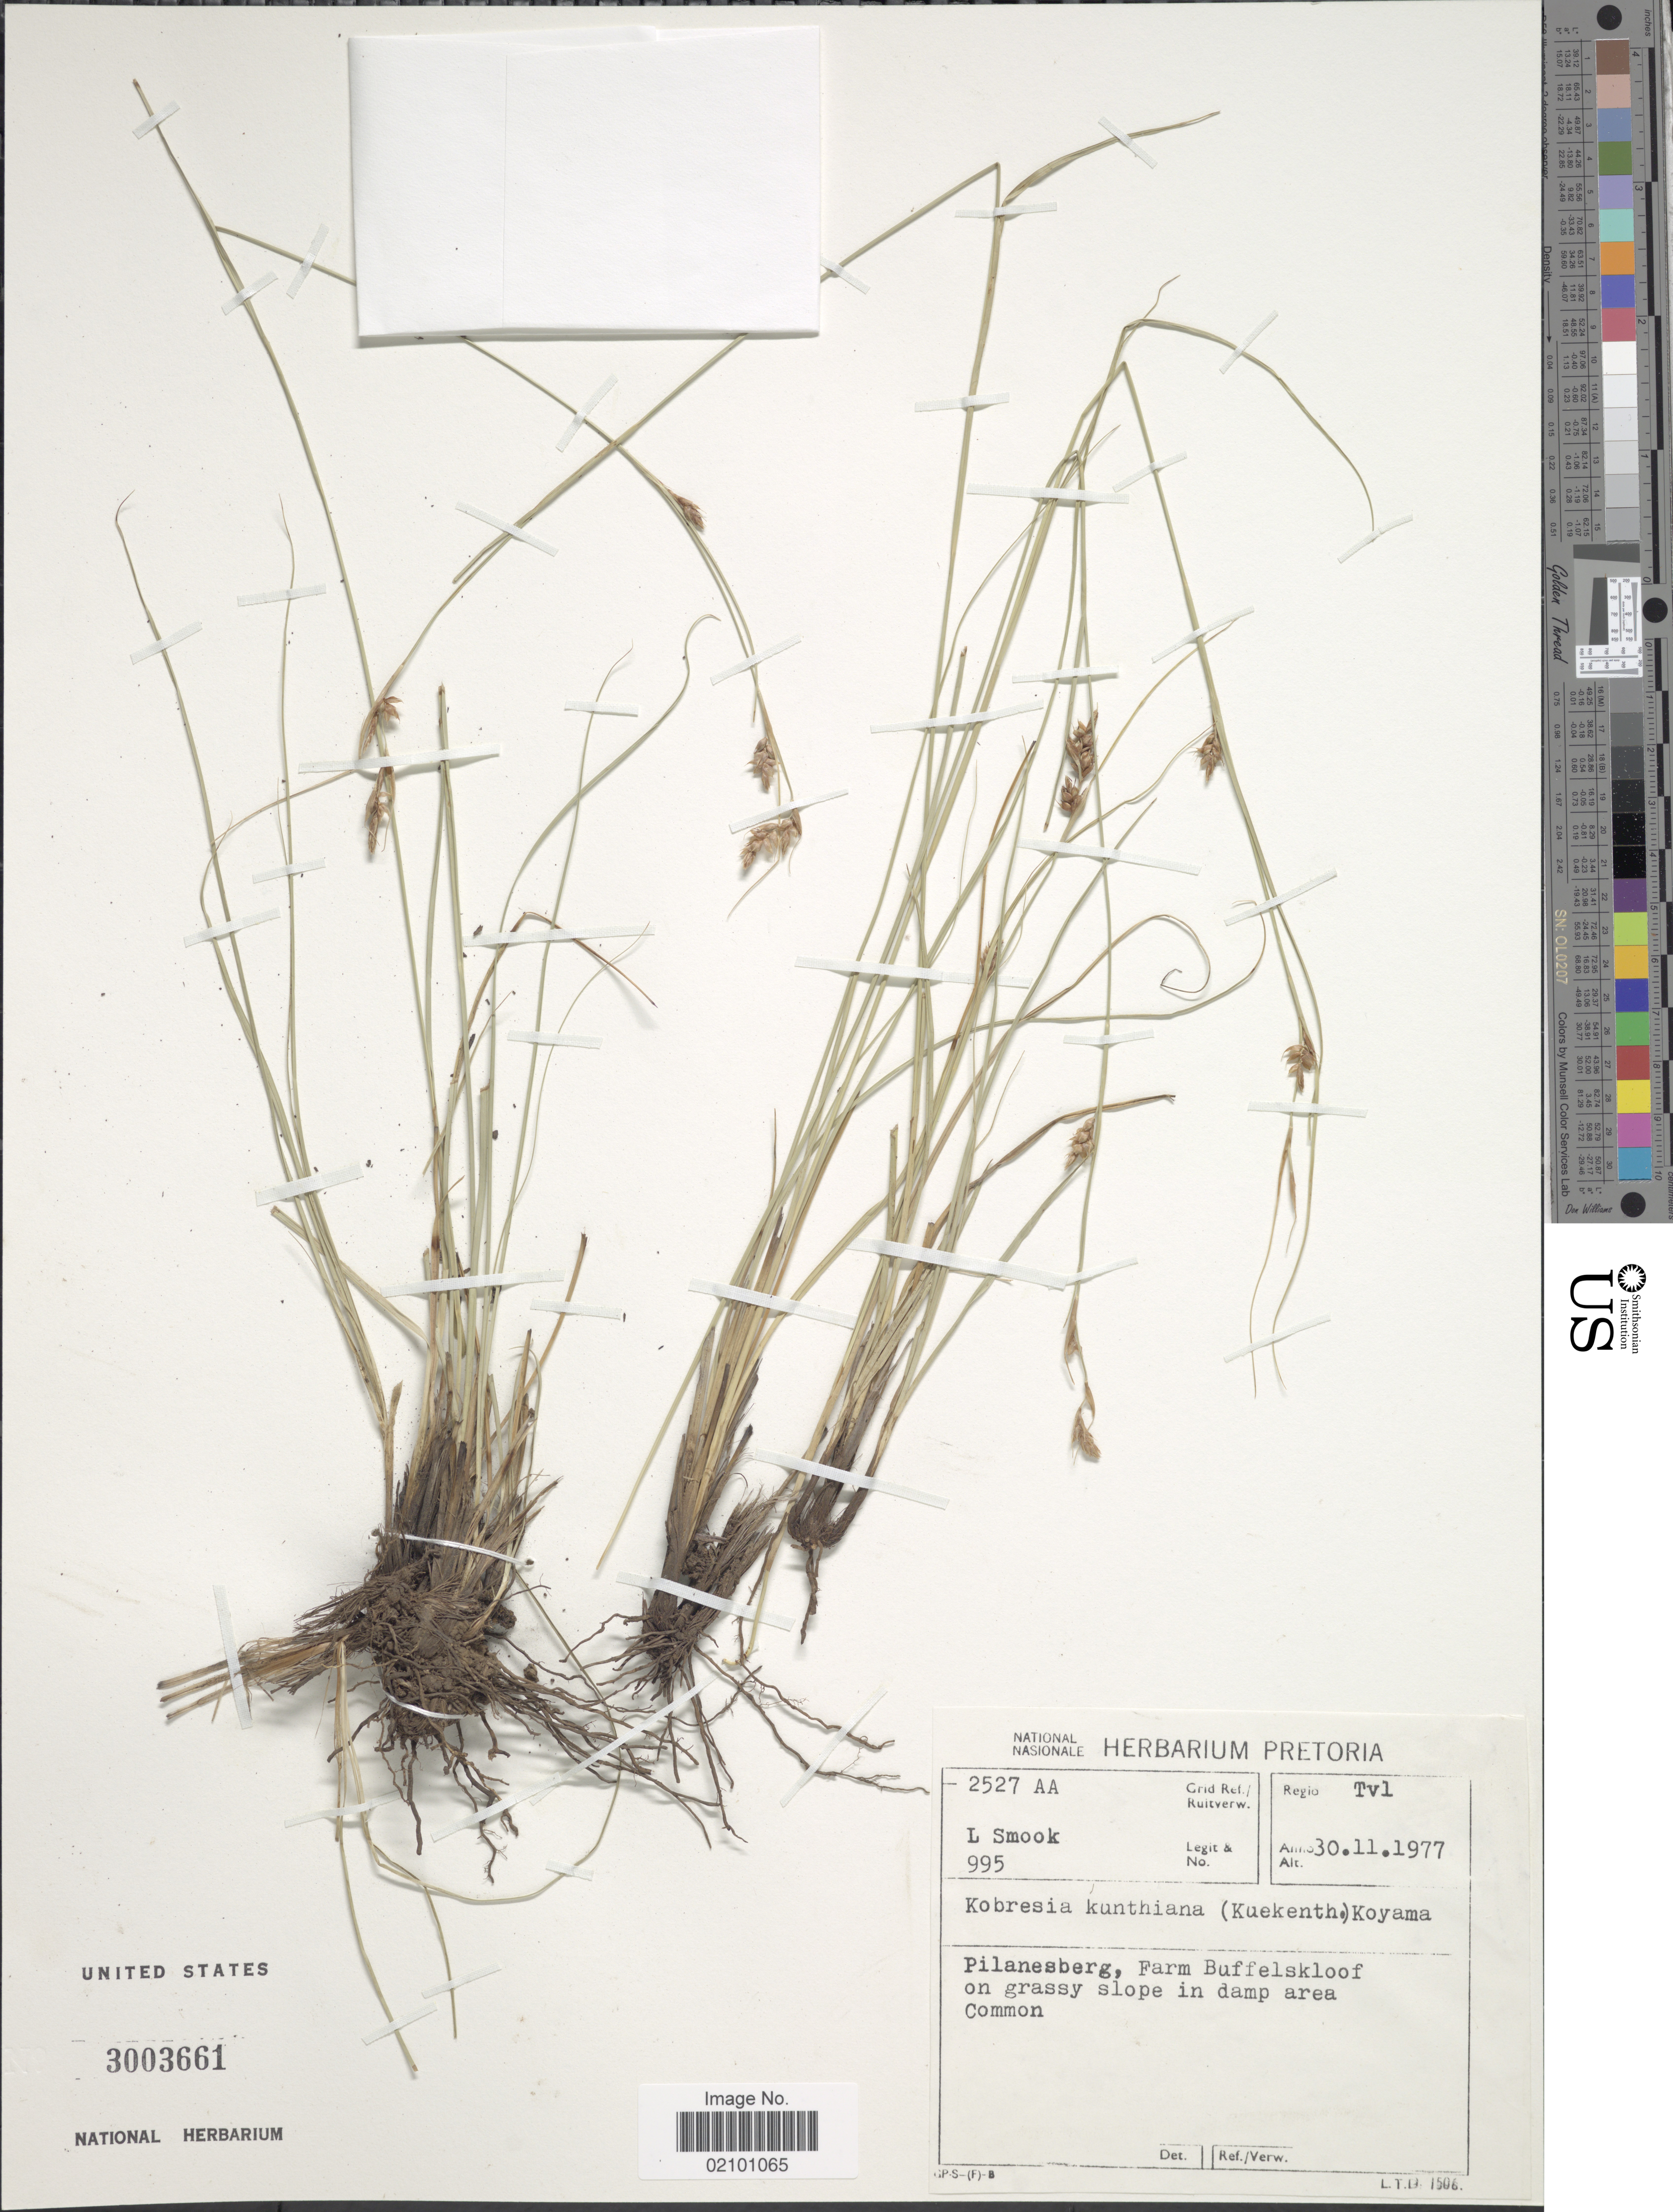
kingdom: Plantae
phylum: Tracheophyta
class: Liliopsida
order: Poales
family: Cyperaceae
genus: Carex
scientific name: Carex spartea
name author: Wahlenb.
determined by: Strong, M. T., (US), Smithsonian Institution - National Museum of Natural History (UNITED STATES)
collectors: L. Smook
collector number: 995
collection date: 1977-11-30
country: South Africa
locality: Tvl, Pilanesberg, Farm Buffelskloof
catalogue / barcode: US 3003661